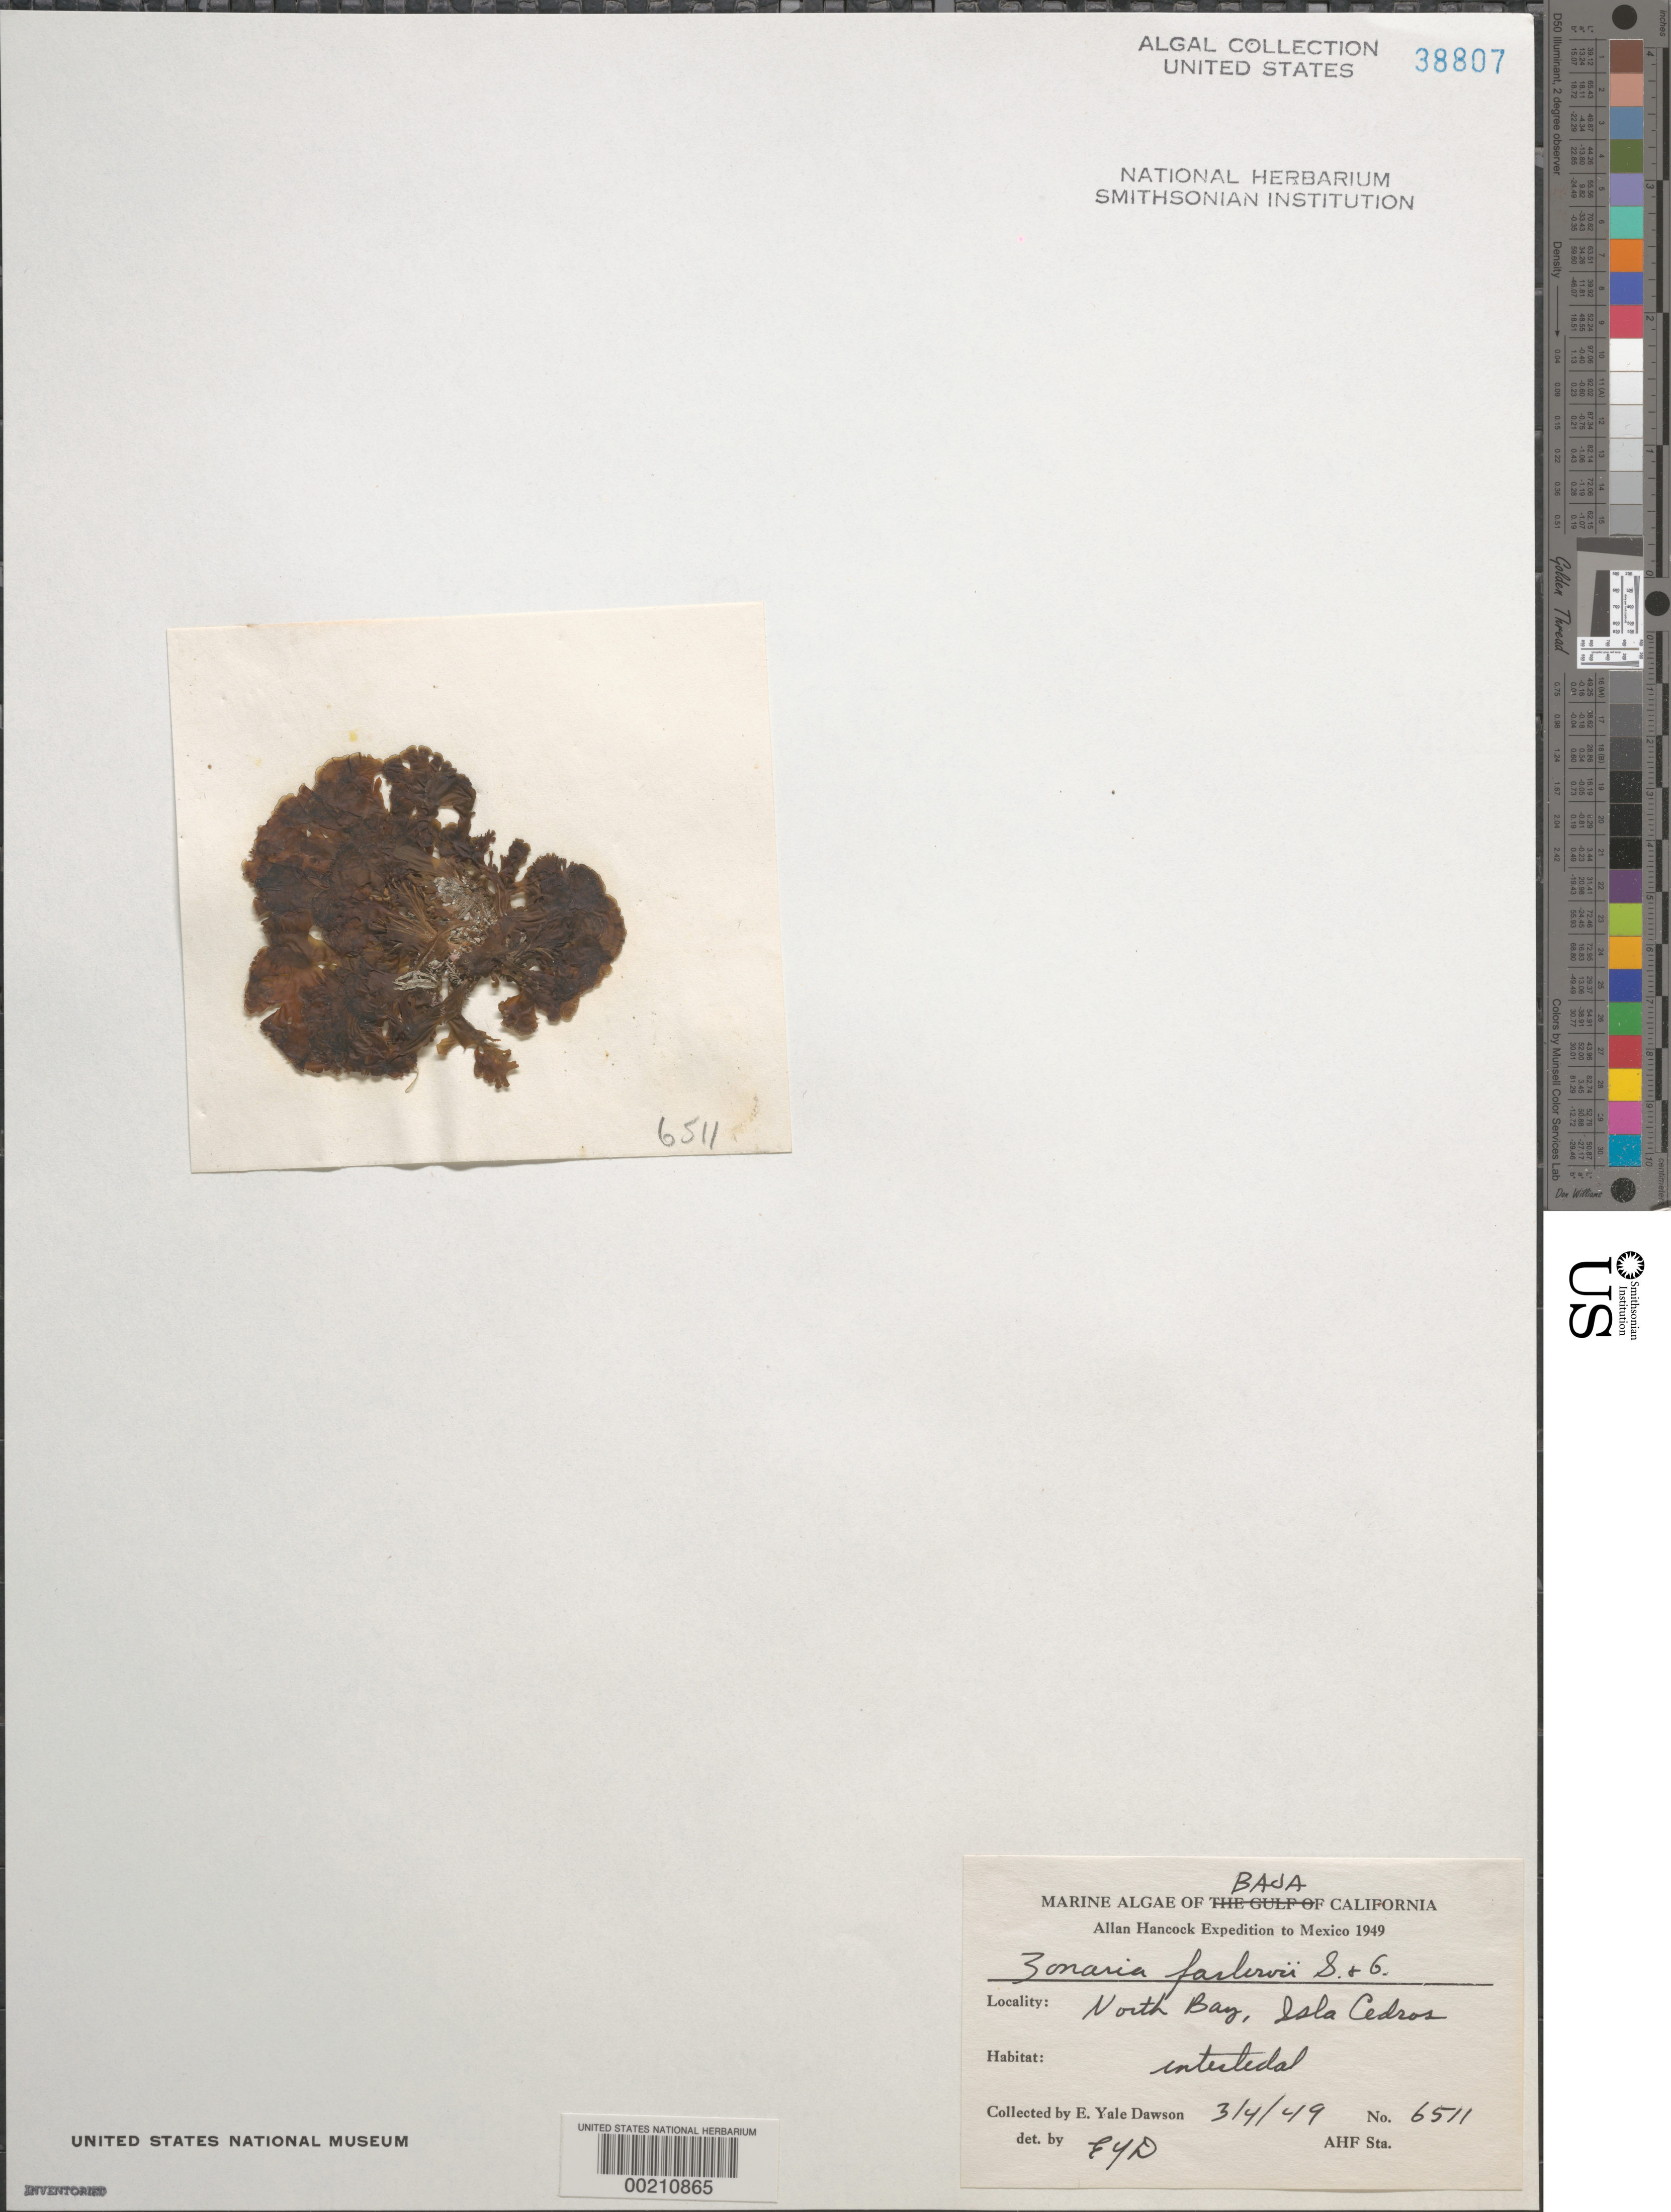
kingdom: Chromista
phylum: Ochrophyta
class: Phaeophyceae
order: Dictyotales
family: Dictyotaceae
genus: Zonaria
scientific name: Zonaria farlowii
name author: Setch. & N.L. Gardner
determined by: Dawson, E. Y.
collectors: E. Y. Dawson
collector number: EYD 6511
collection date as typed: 04 Mar 1949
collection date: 1949-03-04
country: Mexico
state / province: Baja California Norte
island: Isla Cedros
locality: North Bay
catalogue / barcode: US 38807